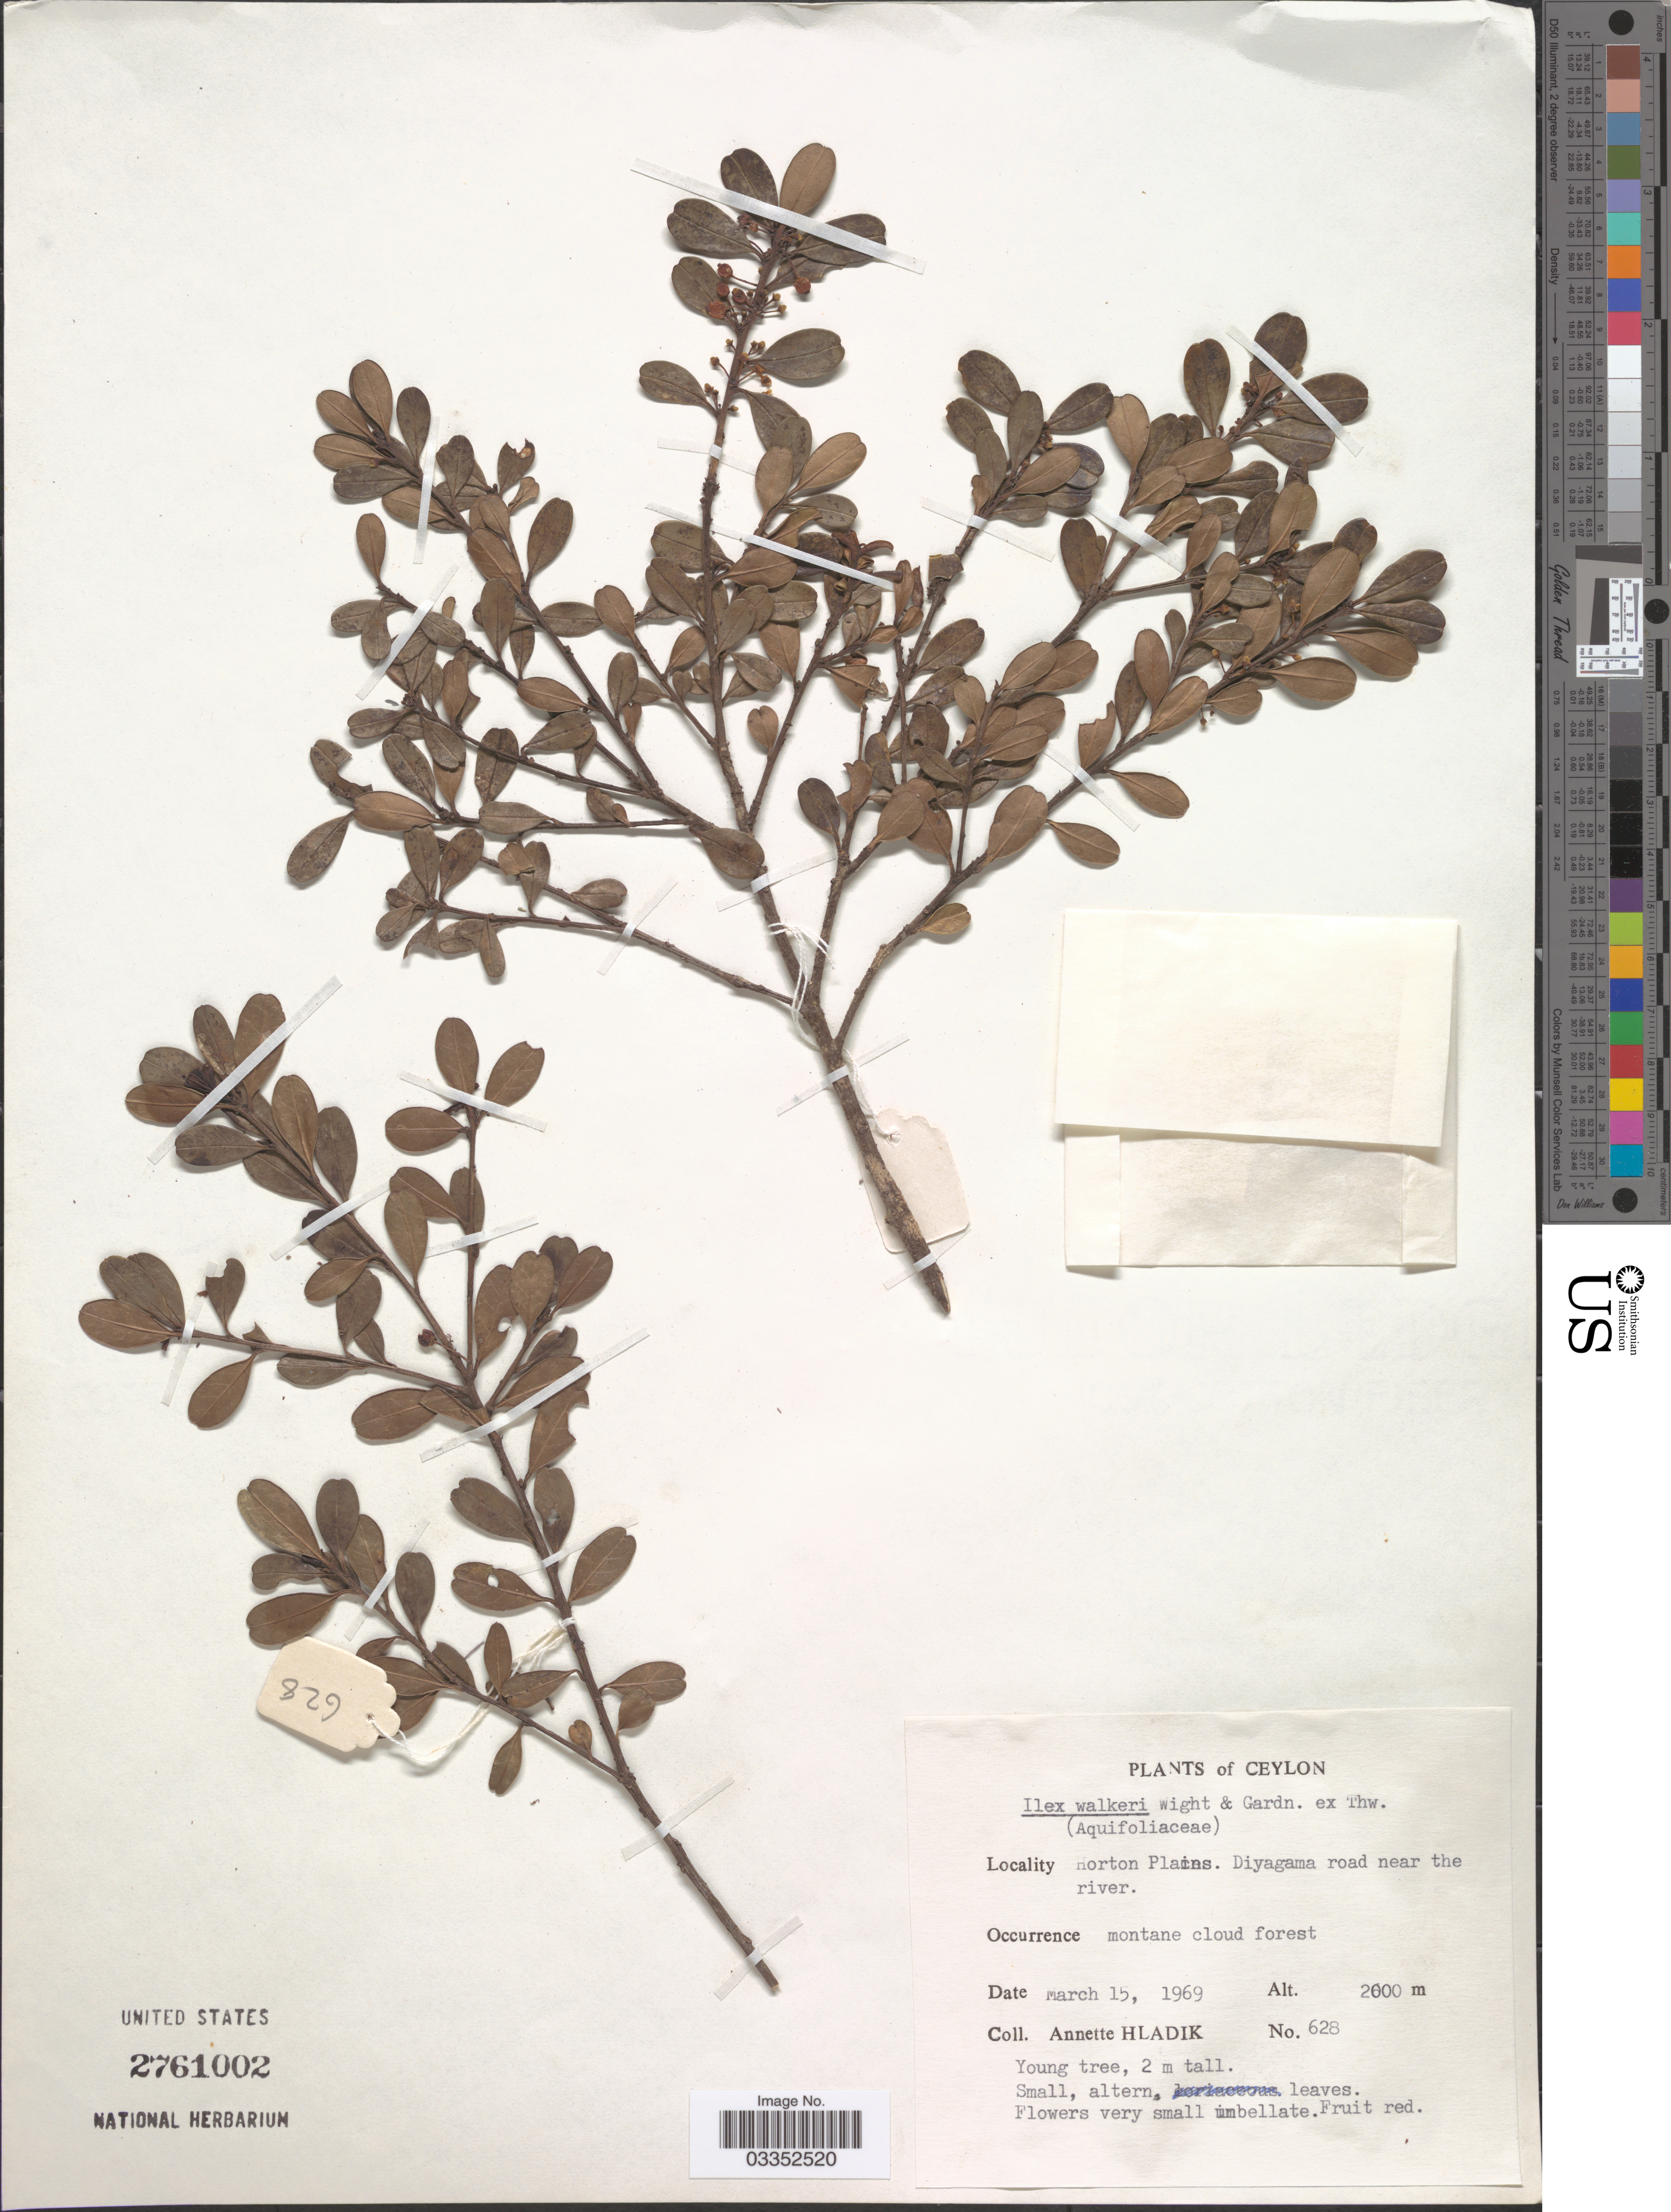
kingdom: Plantae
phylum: Tracheophyta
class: Magnoliopsida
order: Aquifoliales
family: Aquifoliaceae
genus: Ilex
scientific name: Ilex walkeri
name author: W. Wight & Gardner ex Thwaites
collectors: A. Hladik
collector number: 628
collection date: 1969-03-15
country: Sri Lanka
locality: Ceylon, Horton Plains. Diyagama road near the river.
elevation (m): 2000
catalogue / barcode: US 2761002